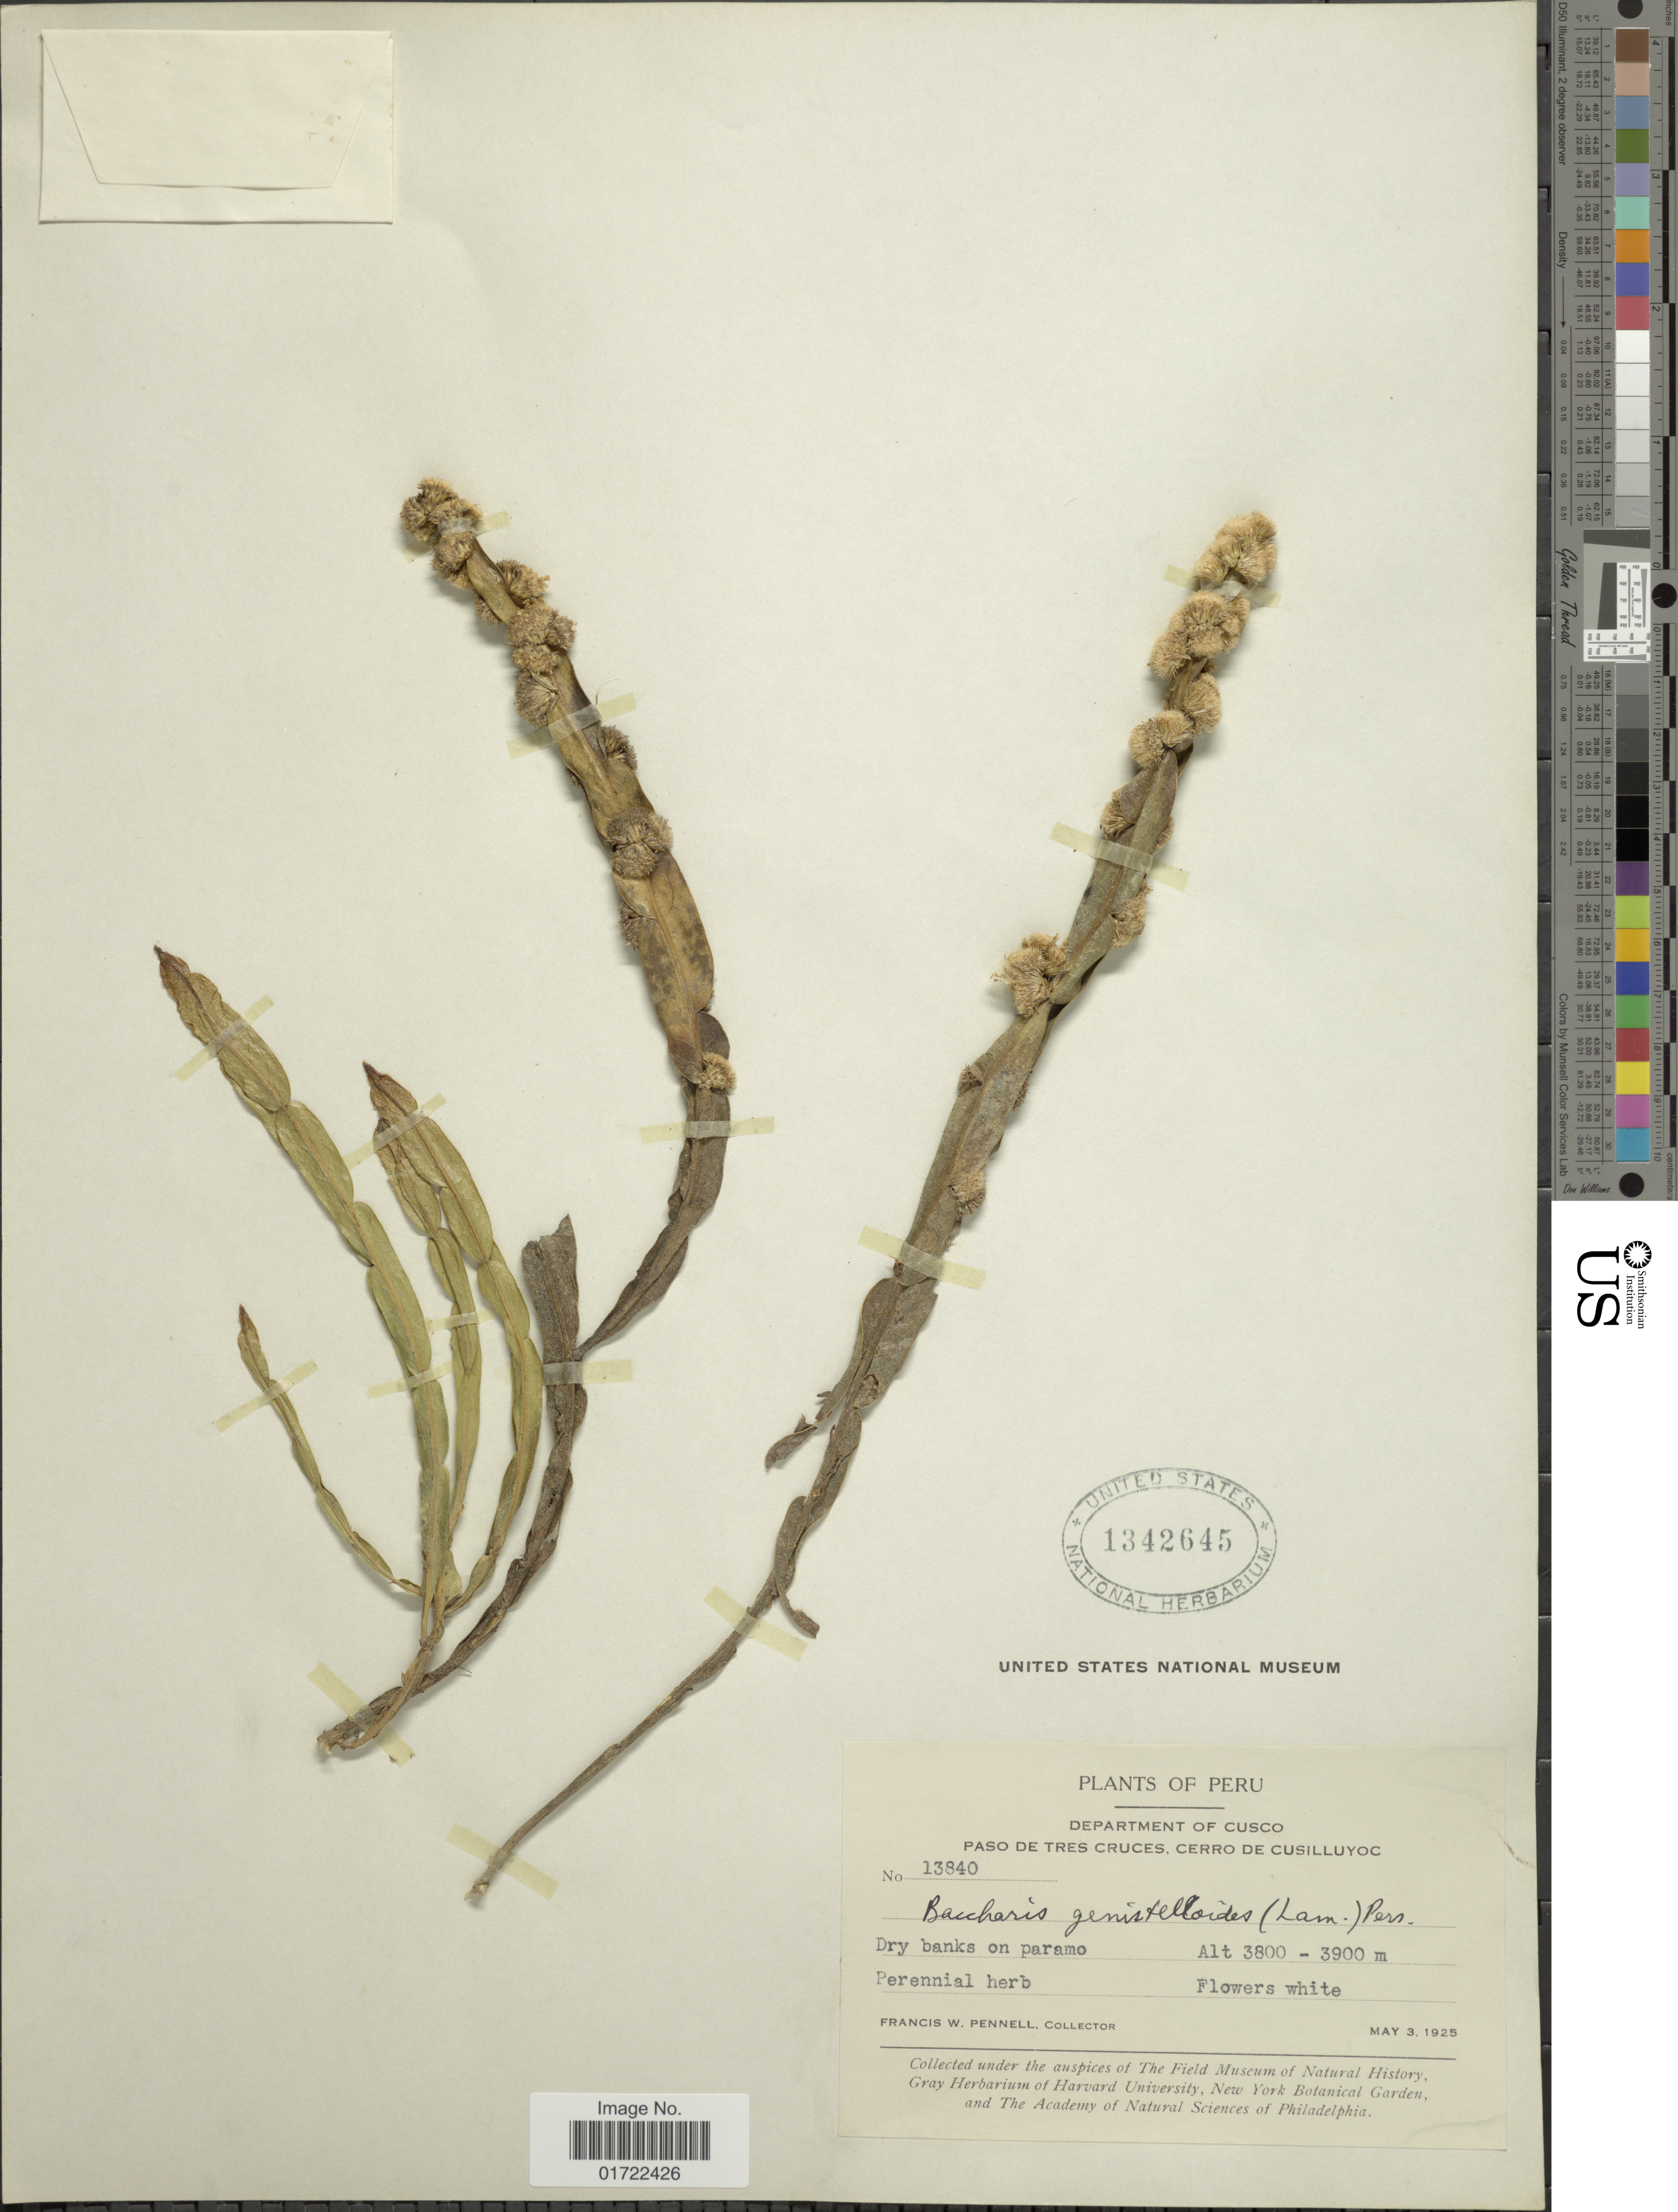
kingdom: Plantae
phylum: Tracheophyta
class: Magnoliopsida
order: Asterales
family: Asteraceae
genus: Baccharis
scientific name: Baccharis genistelloides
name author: (Lam.) Pers.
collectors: F. W. Pennell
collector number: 13840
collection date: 1925-05-03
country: Peru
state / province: Cusco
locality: Paso de tres cruces, cerro de Cusilluyoc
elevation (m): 3800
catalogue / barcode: US 1342645